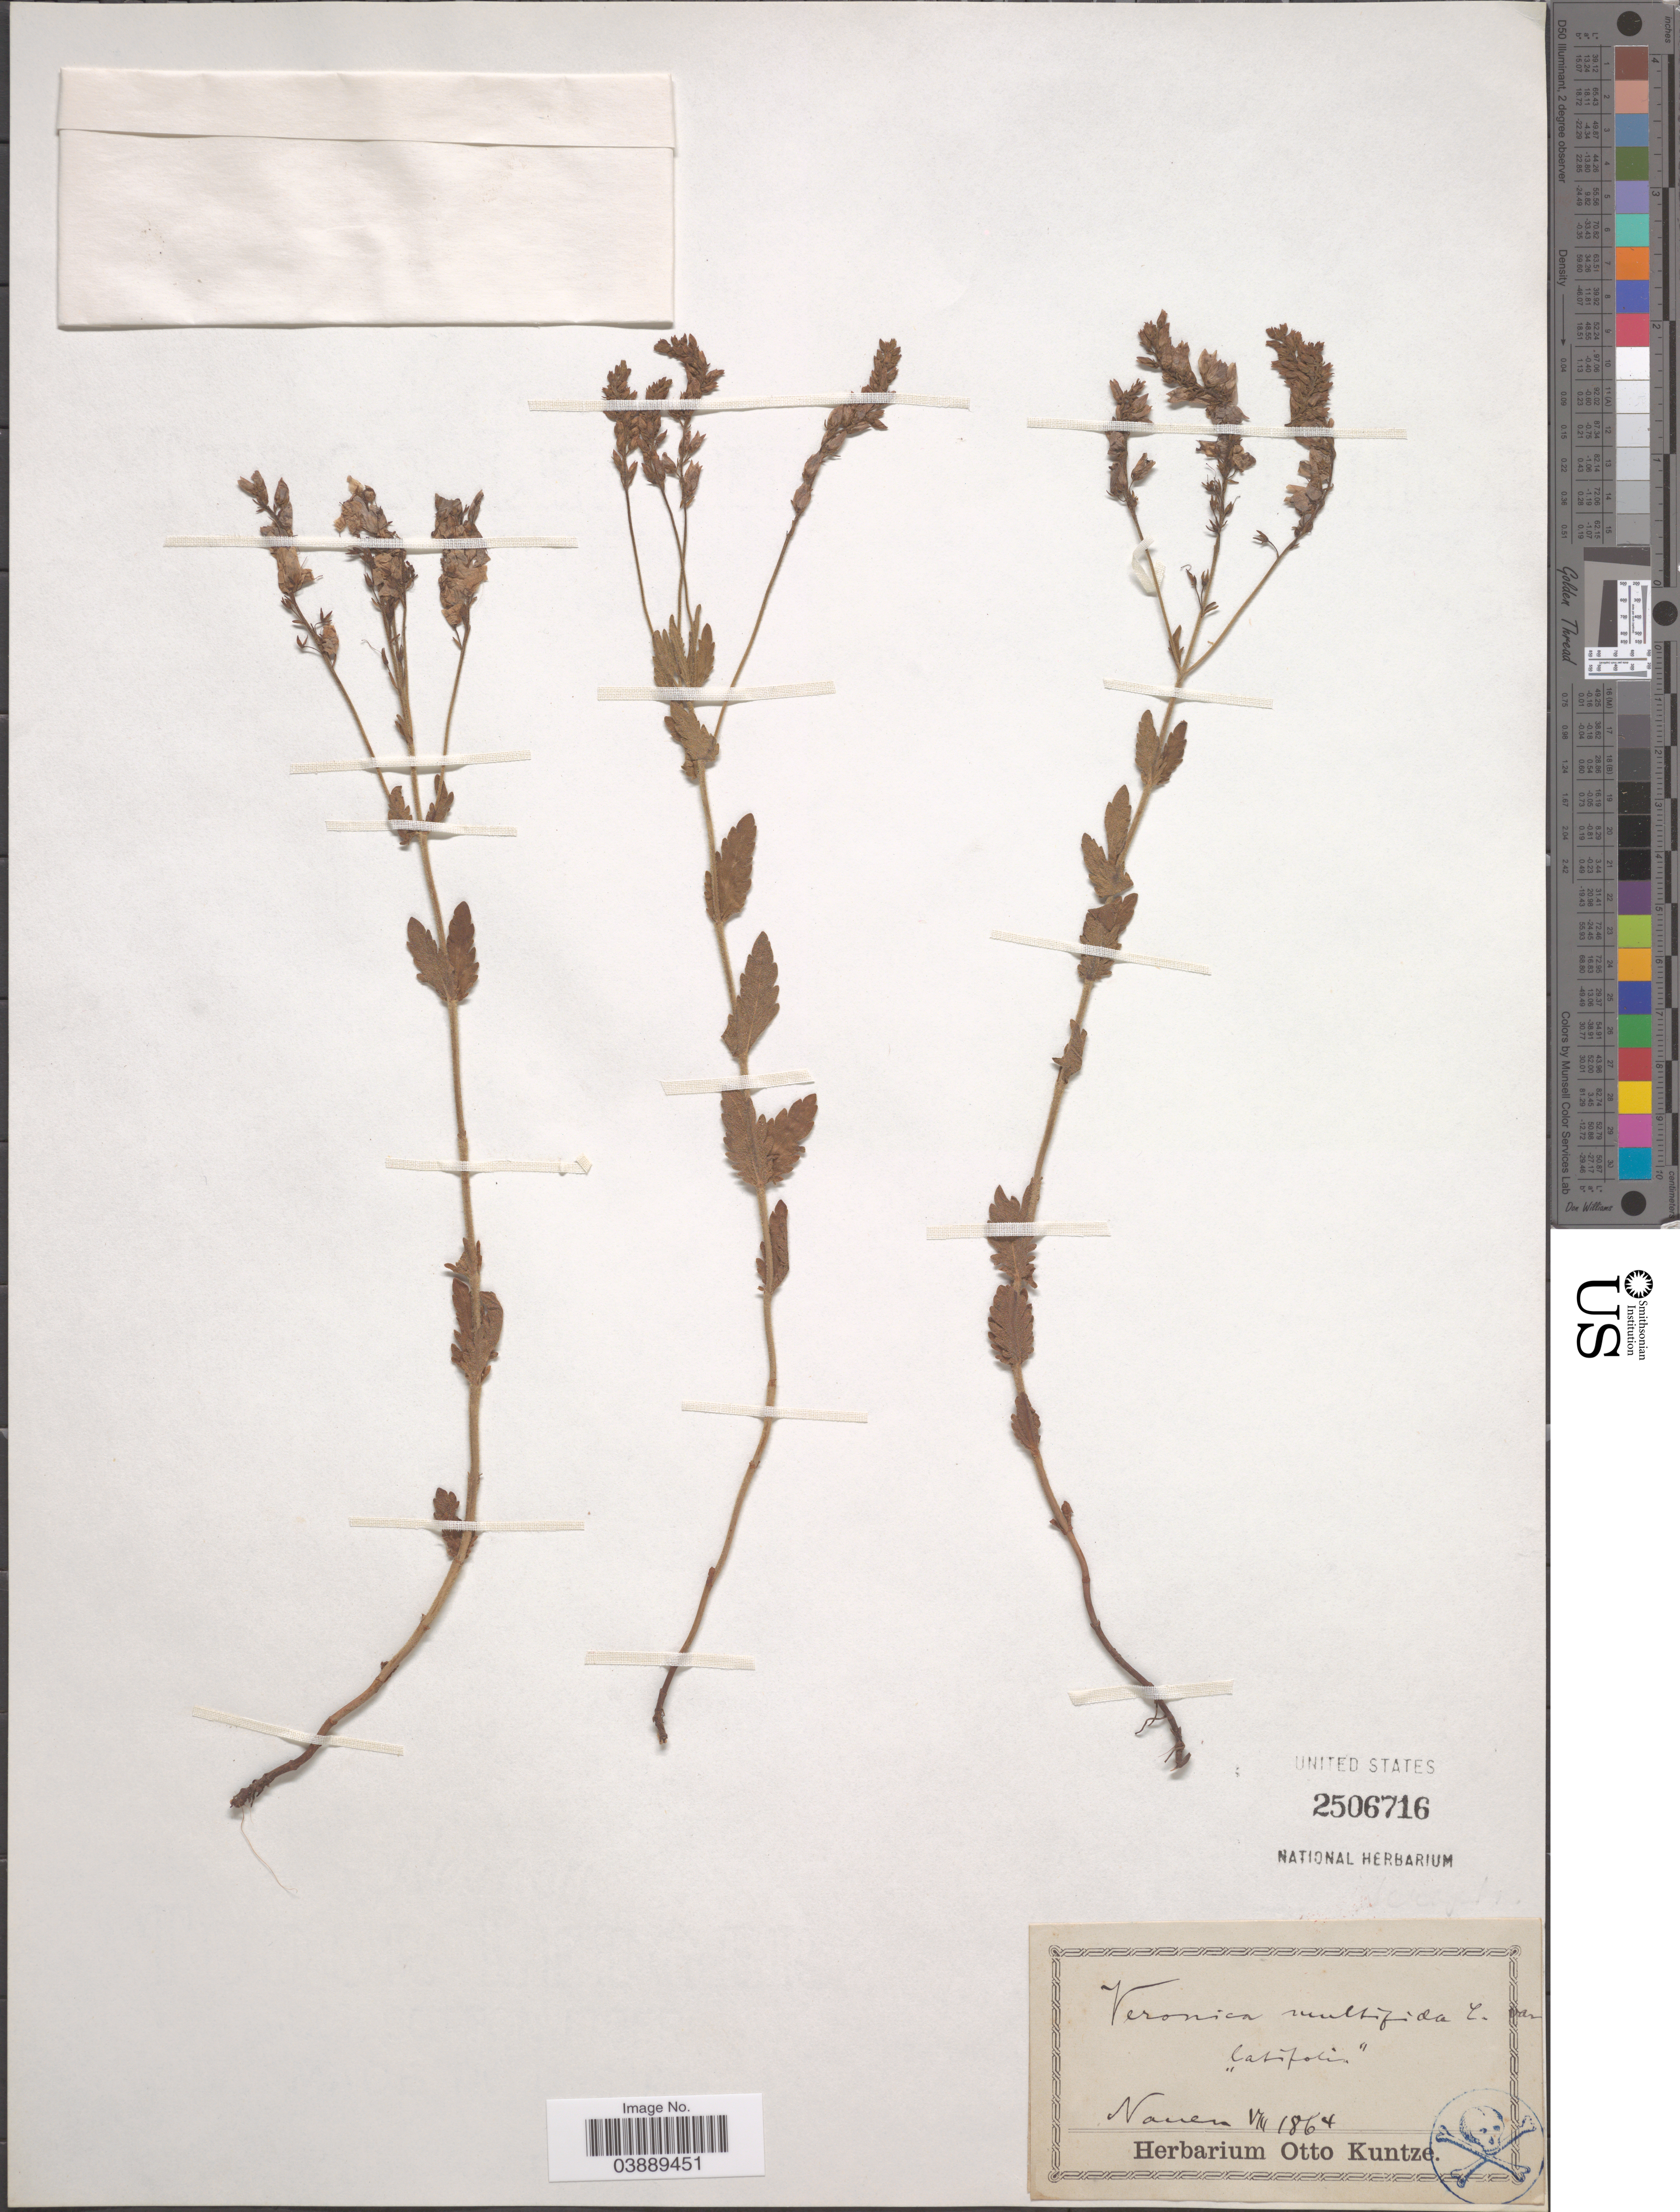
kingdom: Plantae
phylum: Tracheophyta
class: Magnoliopsida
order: Lamiales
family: Plantaginaceae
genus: Veronica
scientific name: Veronica multifida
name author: L.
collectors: ex herb. Otto Kuntze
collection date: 1864-08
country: Germany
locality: Nauen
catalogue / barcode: US 2506716